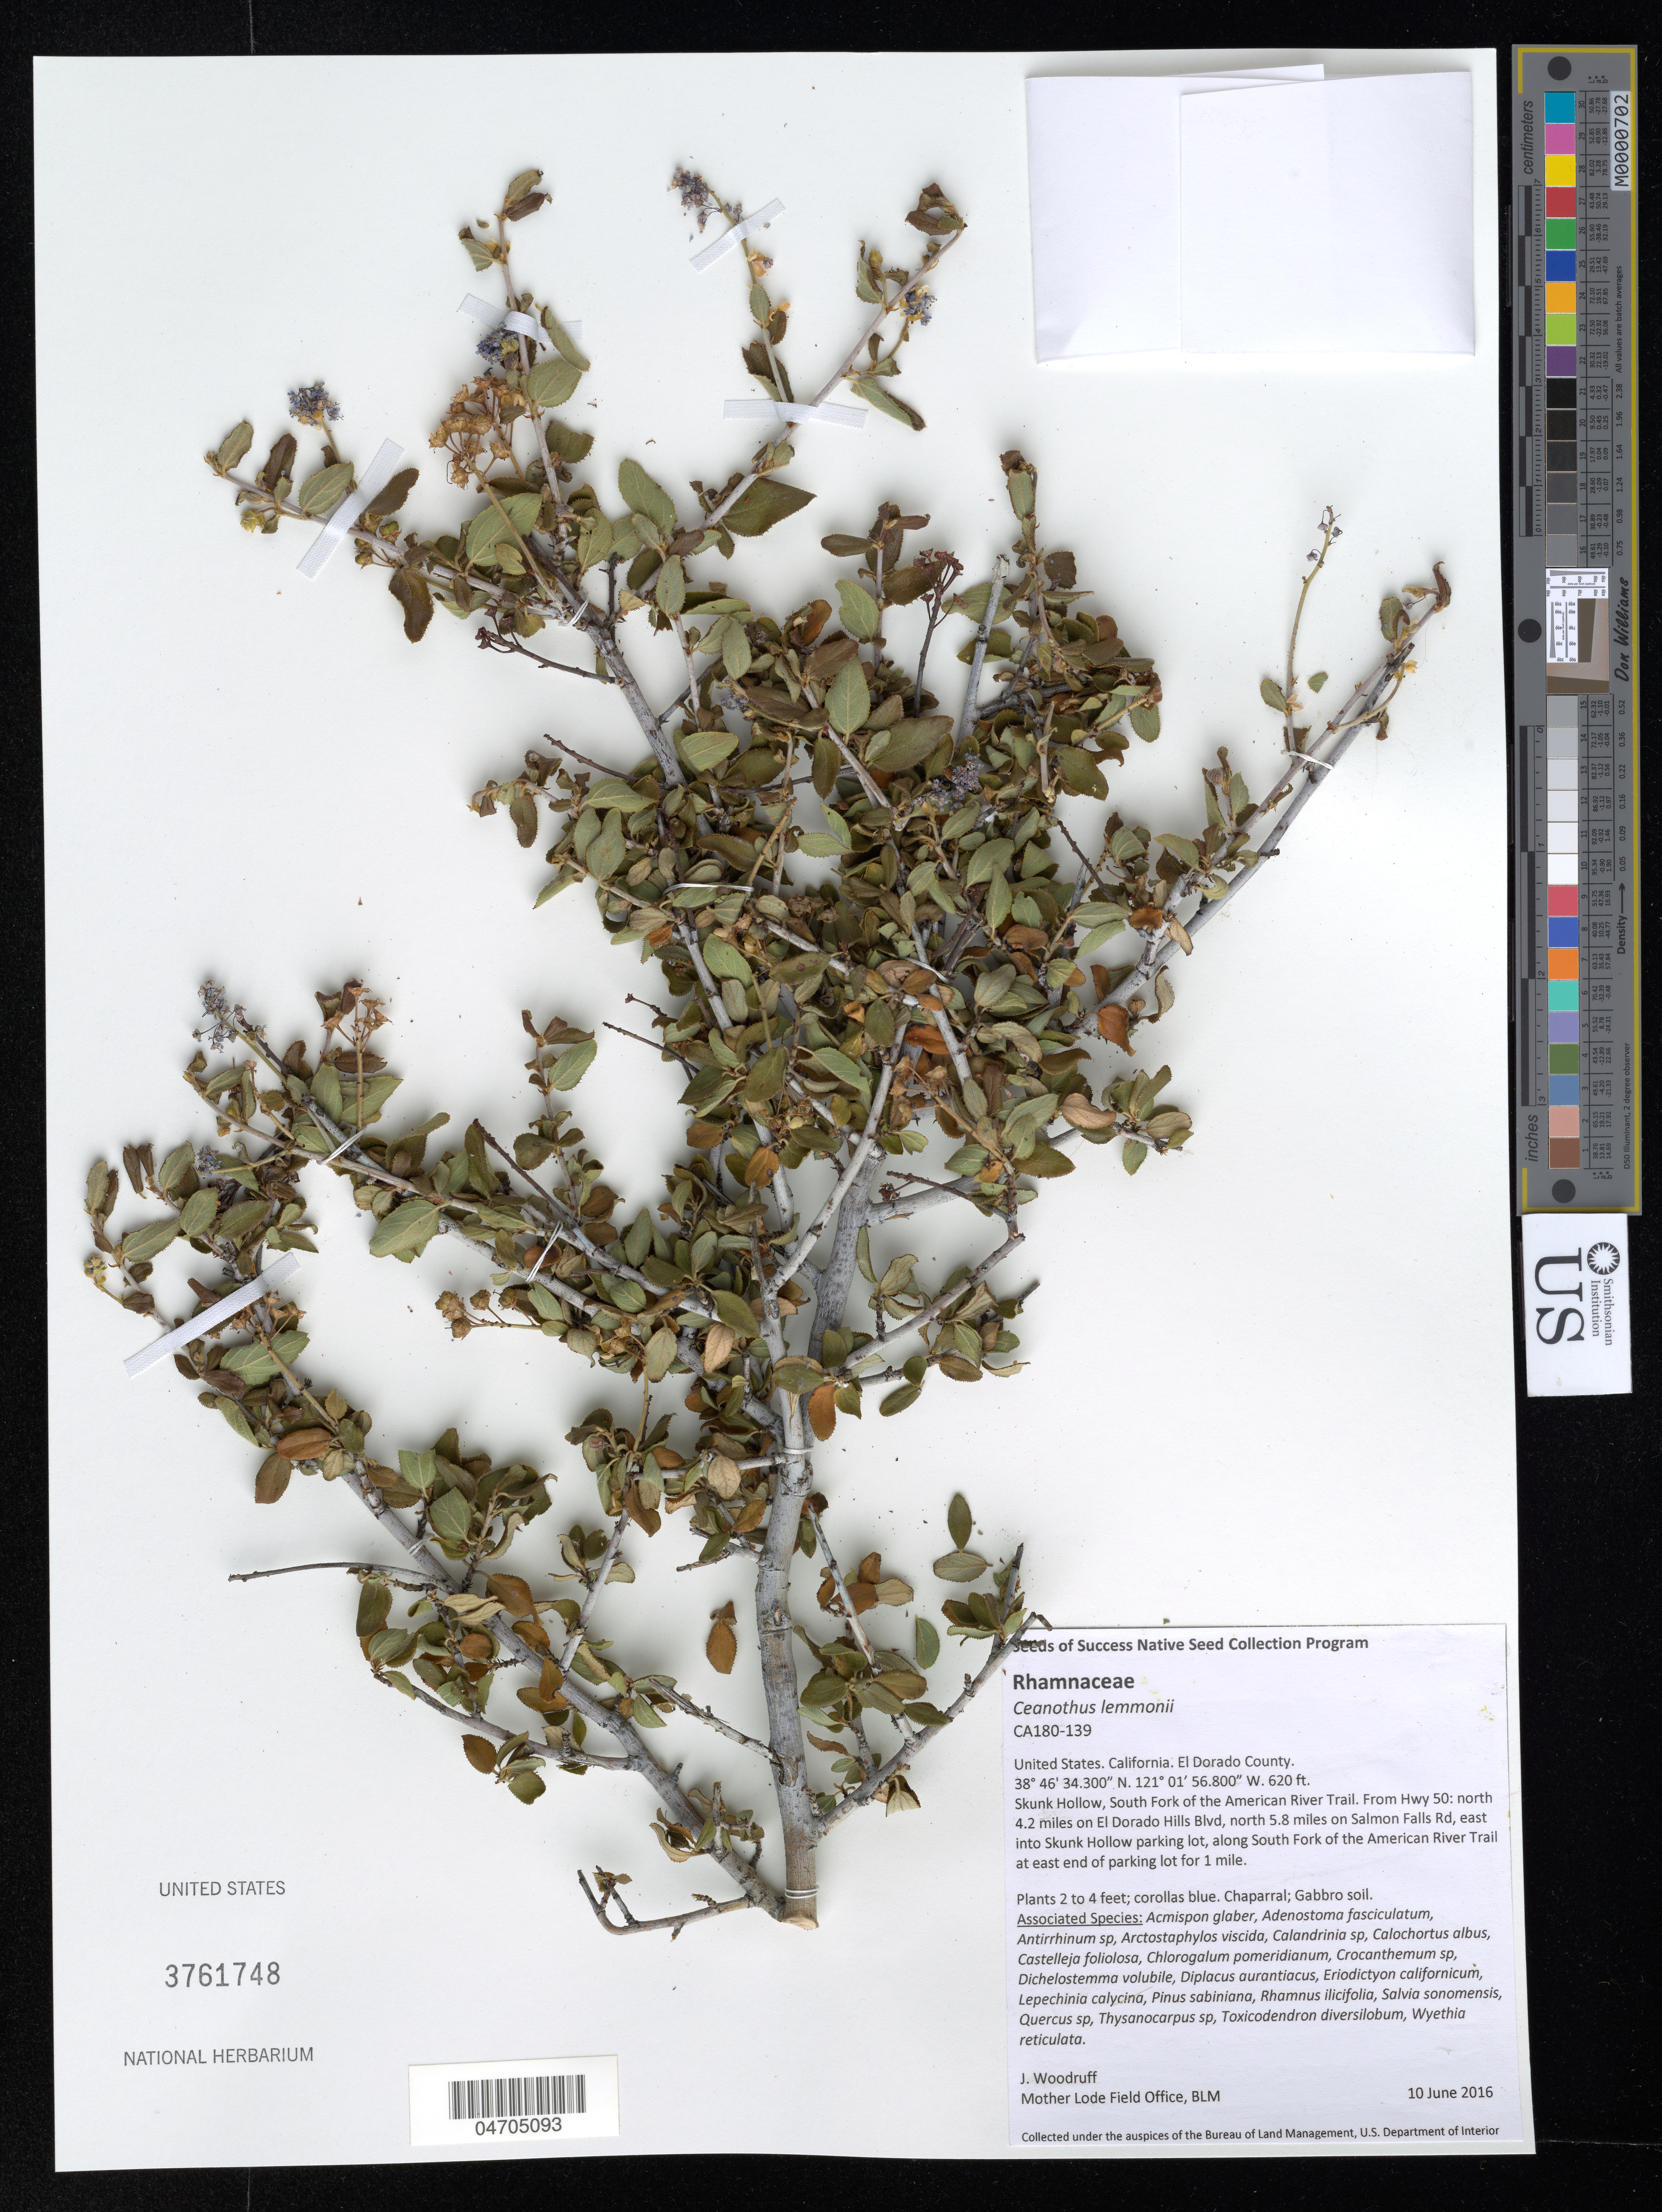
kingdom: Plantae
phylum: Tracheophyta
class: Magnoliopsida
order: Rosales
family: Rhamnaceae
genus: Ceanothus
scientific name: Ceanothus lemmonii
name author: Parry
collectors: J. Woodruff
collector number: CA180-139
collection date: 2016-06-10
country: United States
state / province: California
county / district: El Dorado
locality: El Dorado County. Skunk Hollow, South Fork of the American River Trail. From Hwy 50: north 4.2 miles on El Dorado Hills Blvd, north 5.8 miles on Salmon Falls Rd, east into Skunk Hollow parking lot, along South Fork of the American River Trail at east end of parking lot for 1 mile.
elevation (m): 189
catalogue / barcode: US 3761748